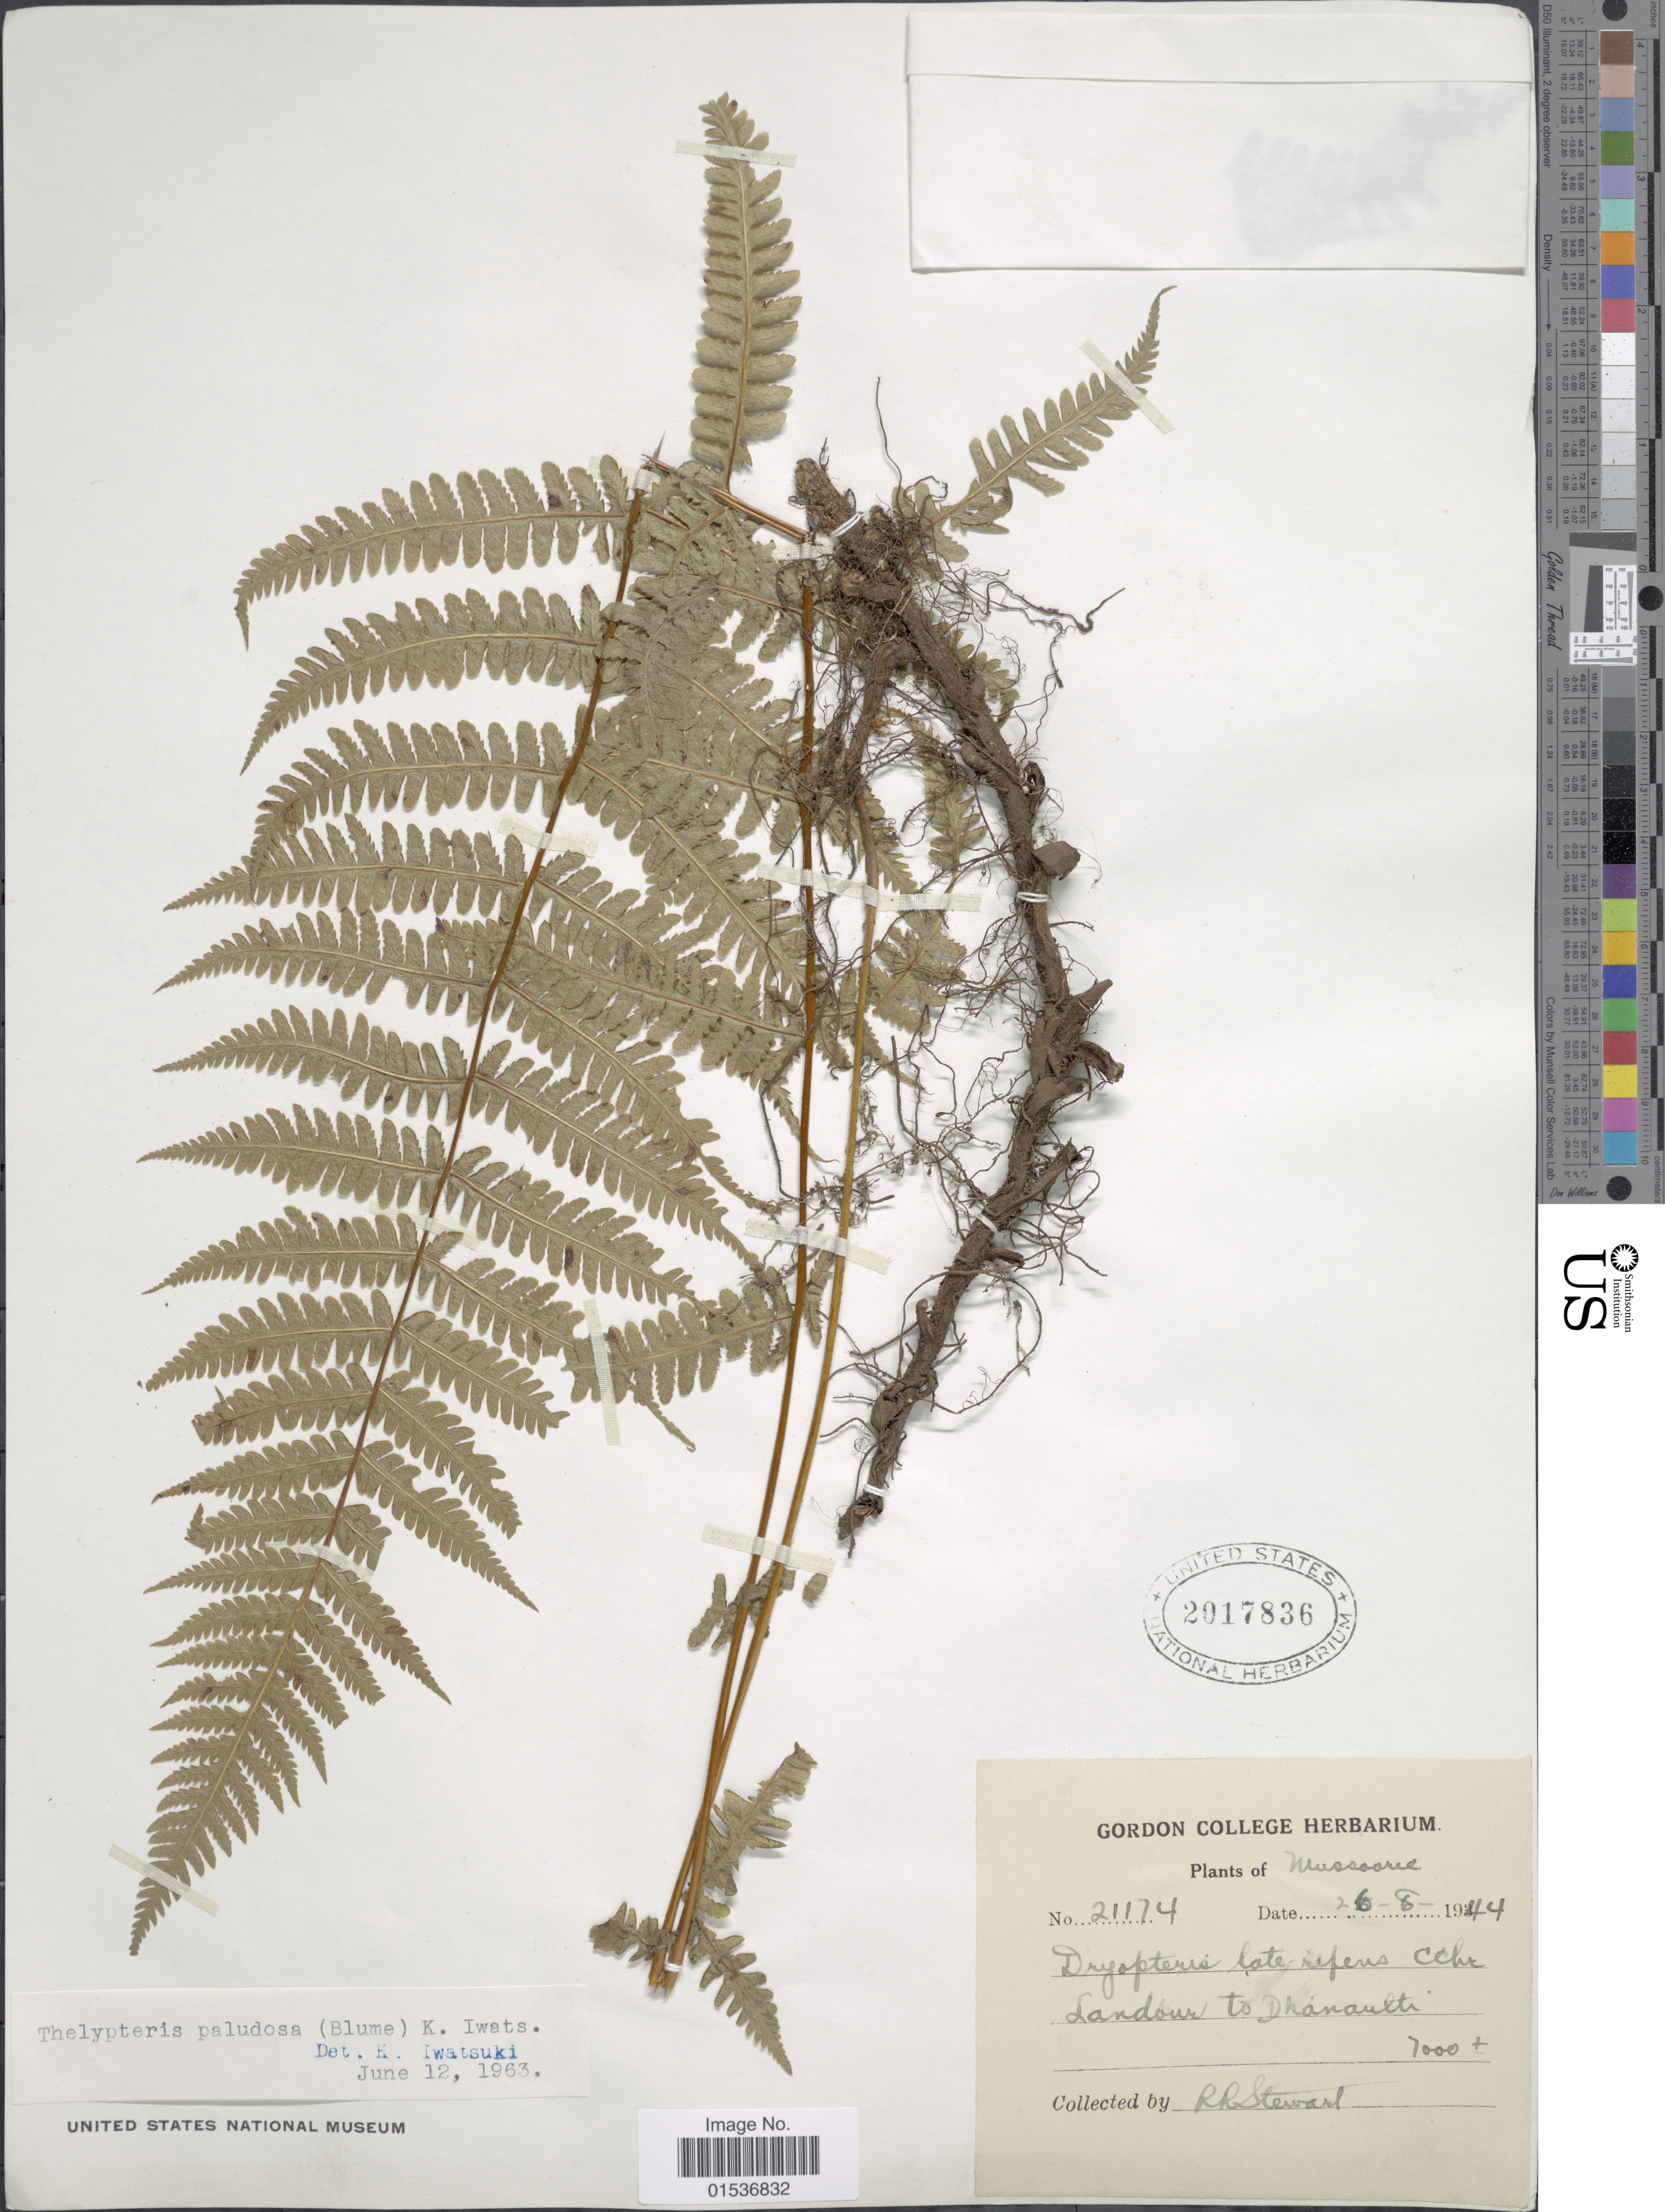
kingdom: Plantae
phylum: Tracheophyta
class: Polypodiopsida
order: Polypodiales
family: Thelypteridaceae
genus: Pseudophegopteris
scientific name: Pseudophegopteris pyrrhorachis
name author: (Kunze) Ching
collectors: R. R. Stewart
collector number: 21174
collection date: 1944-08-26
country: India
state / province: Uttarakhand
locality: Mussoorie, Landour to Dhanaulti.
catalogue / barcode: US 2017836